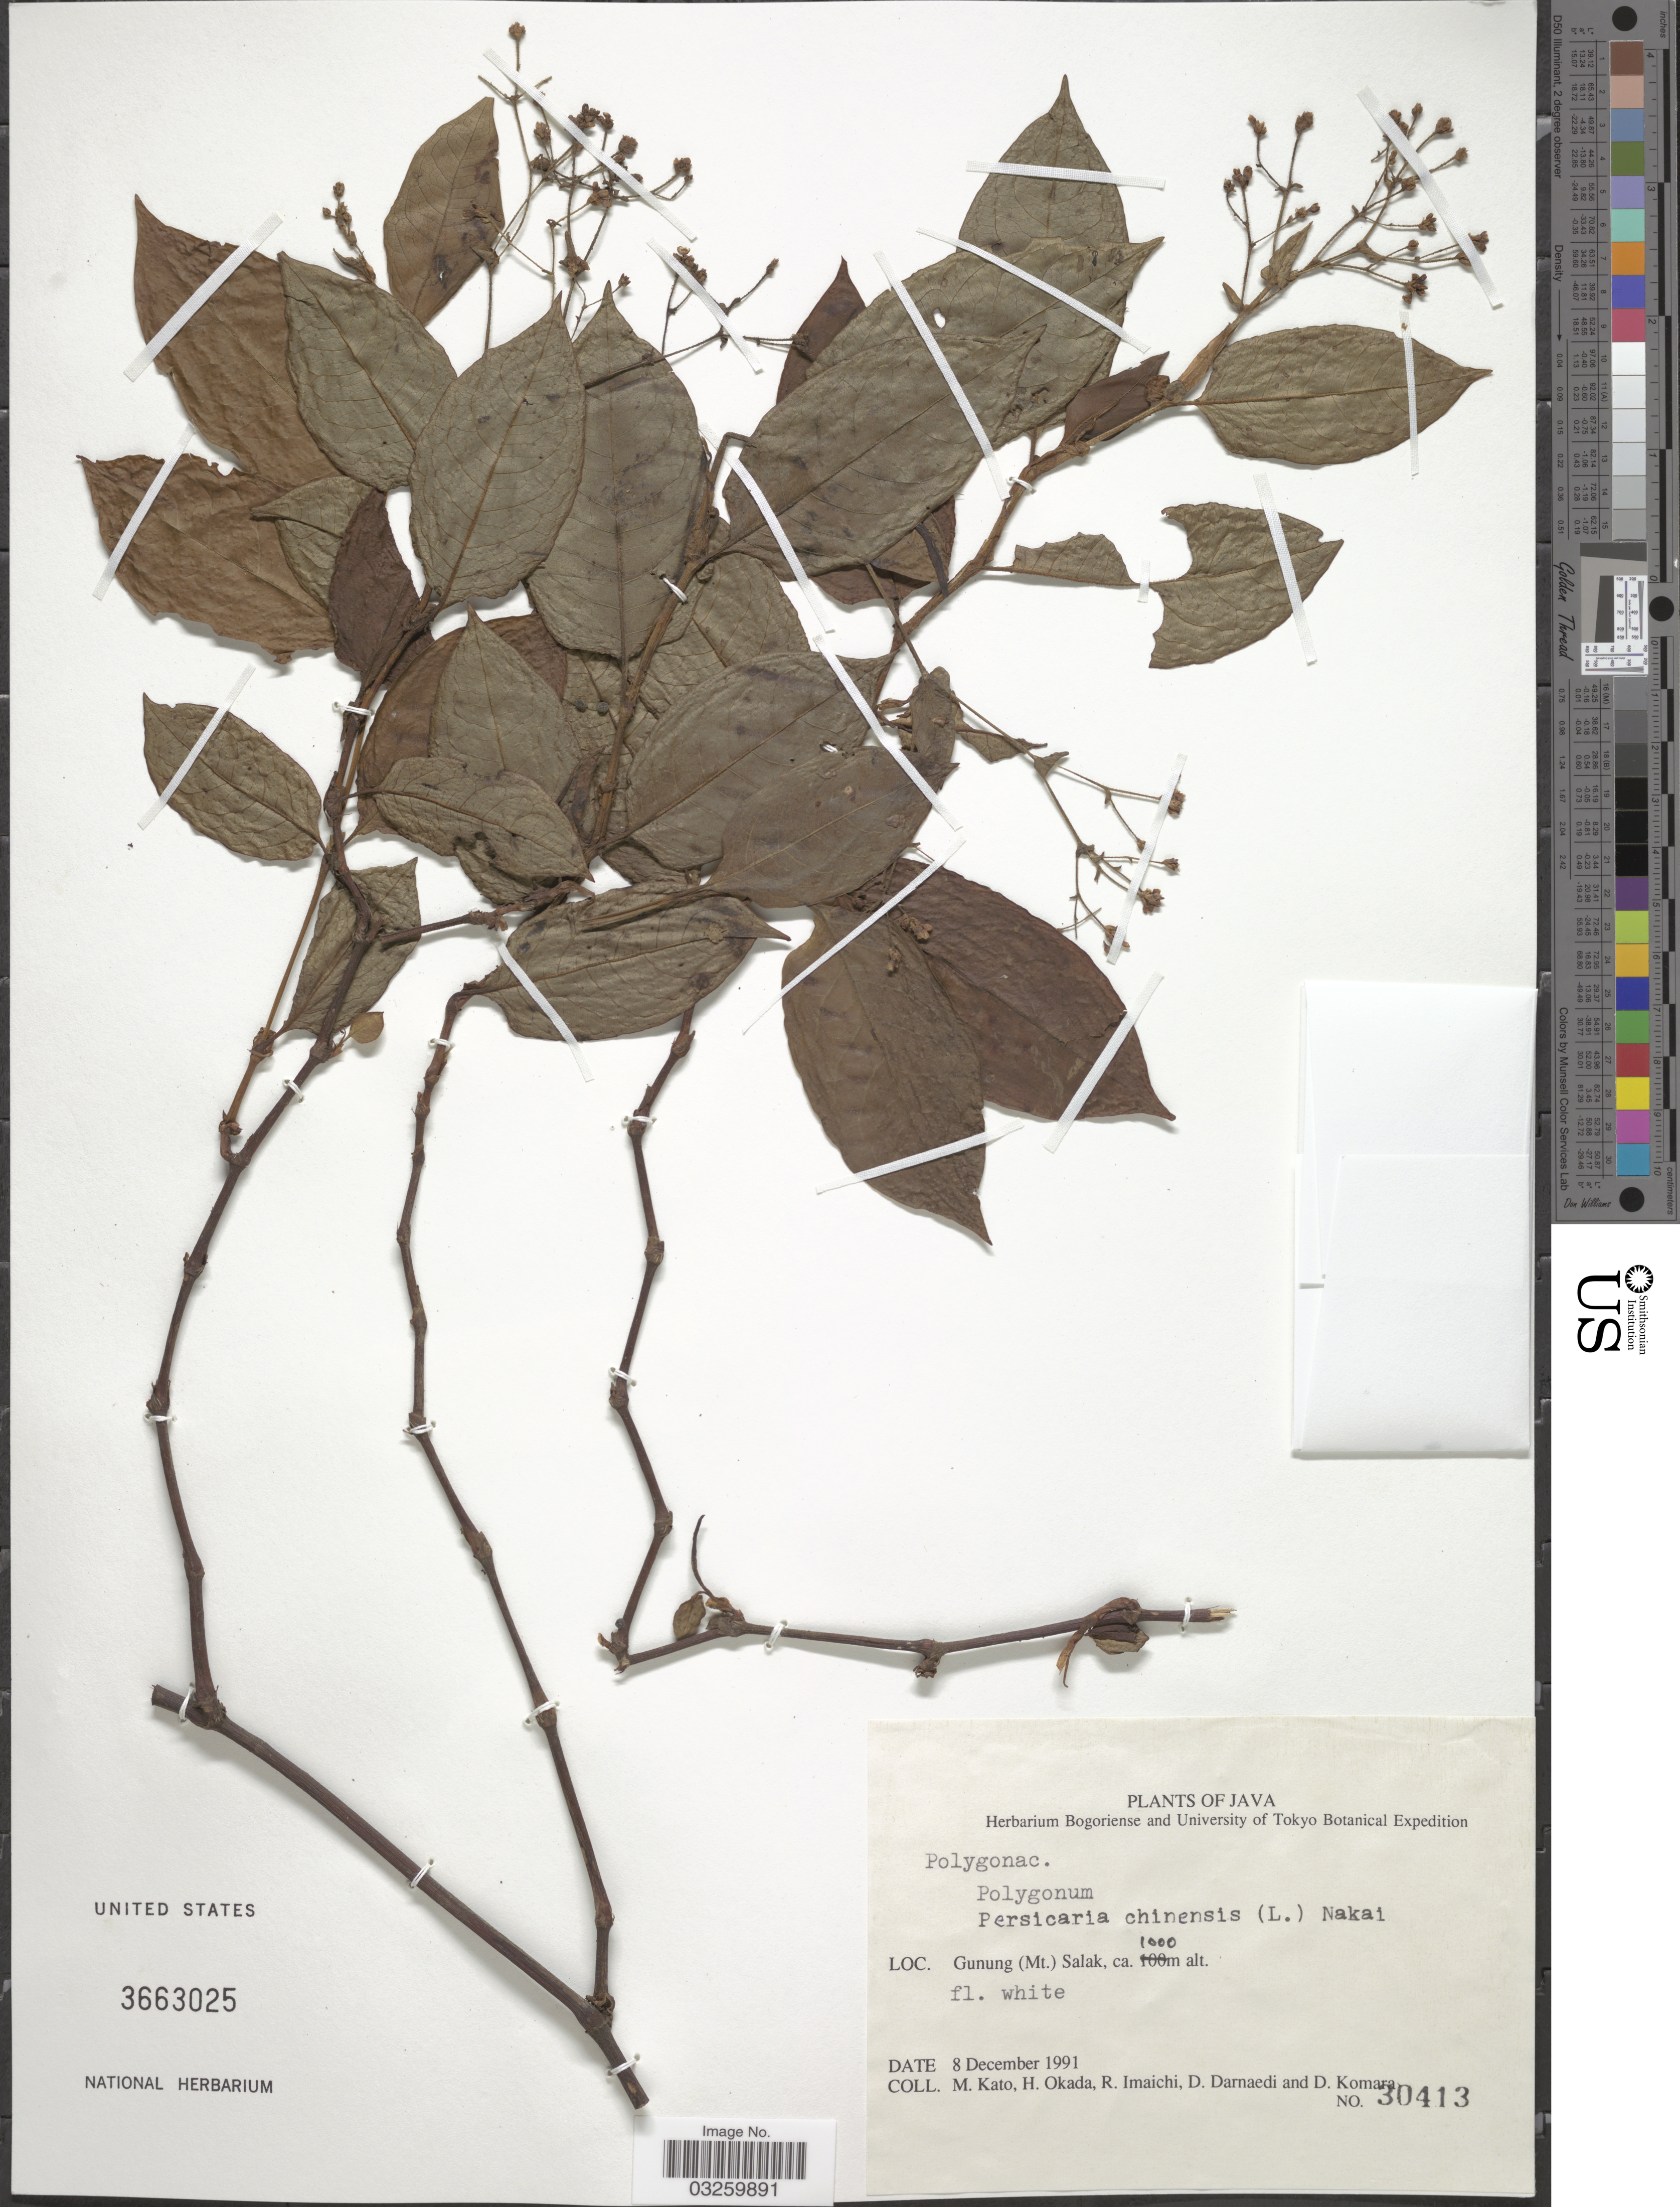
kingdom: Plantae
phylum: Tracheophyta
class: Magnoliopsida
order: Caryophyllales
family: Polygonaceae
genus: Persicaria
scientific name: Persicaria chinensis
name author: (L.) H. Gross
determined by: Wagner, W. L., (BOT), Smithsonian Institution - National Museum of Natural History (UNITED STATES)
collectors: M. Kato, H. Okada, R. Imaichi, D. Darnaedi & D. Komara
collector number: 30413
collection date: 1991-12-08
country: Indonesia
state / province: Java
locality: Gunung (Mt.) Salak.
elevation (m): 1000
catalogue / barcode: US 3663025